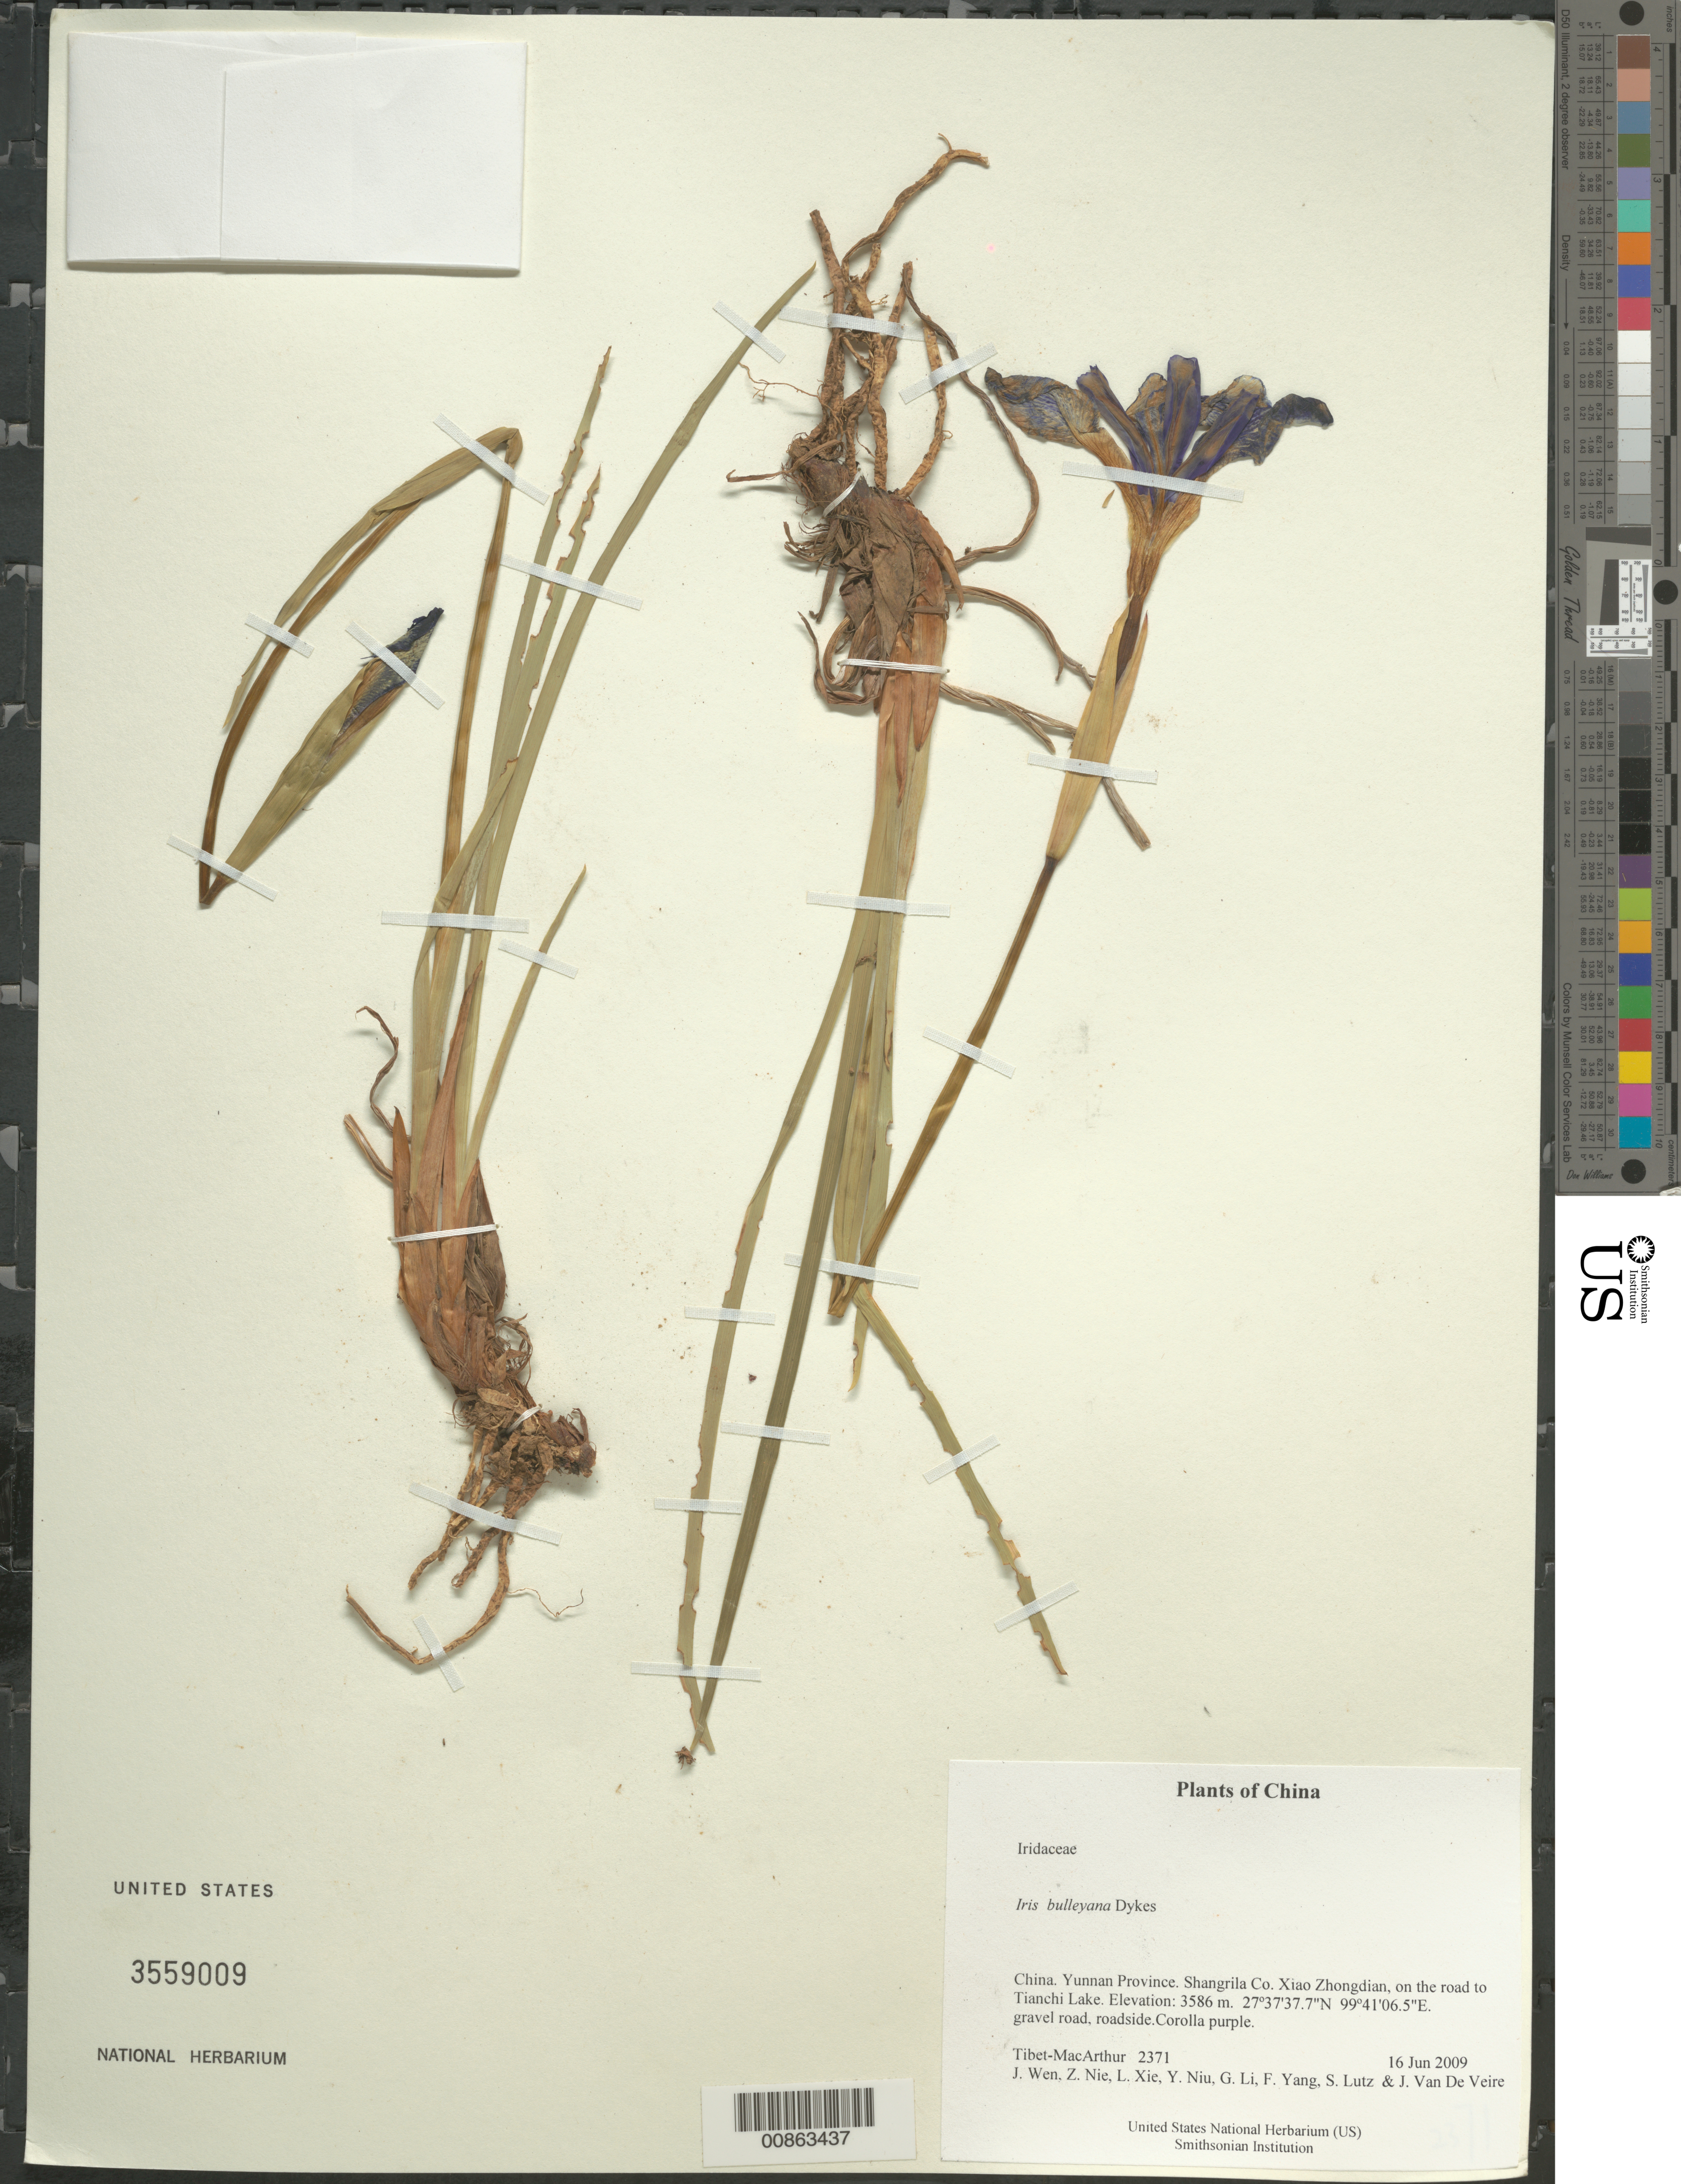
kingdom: Plantae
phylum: Tracheophyta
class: Liliopsida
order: Asparagales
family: Iridaceae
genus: Iris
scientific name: Iris bulleyana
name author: Dykes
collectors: Tibet-MacArthur, J. Wen, Z. Nie, L. Xie, Y. Niu, G. Li, F. Yang, S. Lutz & J. Van De Veire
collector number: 2371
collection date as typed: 16 Jun 2009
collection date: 2009-06-16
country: China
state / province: Yunnan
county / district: Shangrila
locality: Xiao Zhongdian, on the road to Tianchi Lake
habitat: gravel road, roadside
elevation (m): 3586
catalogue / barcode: US 3559009